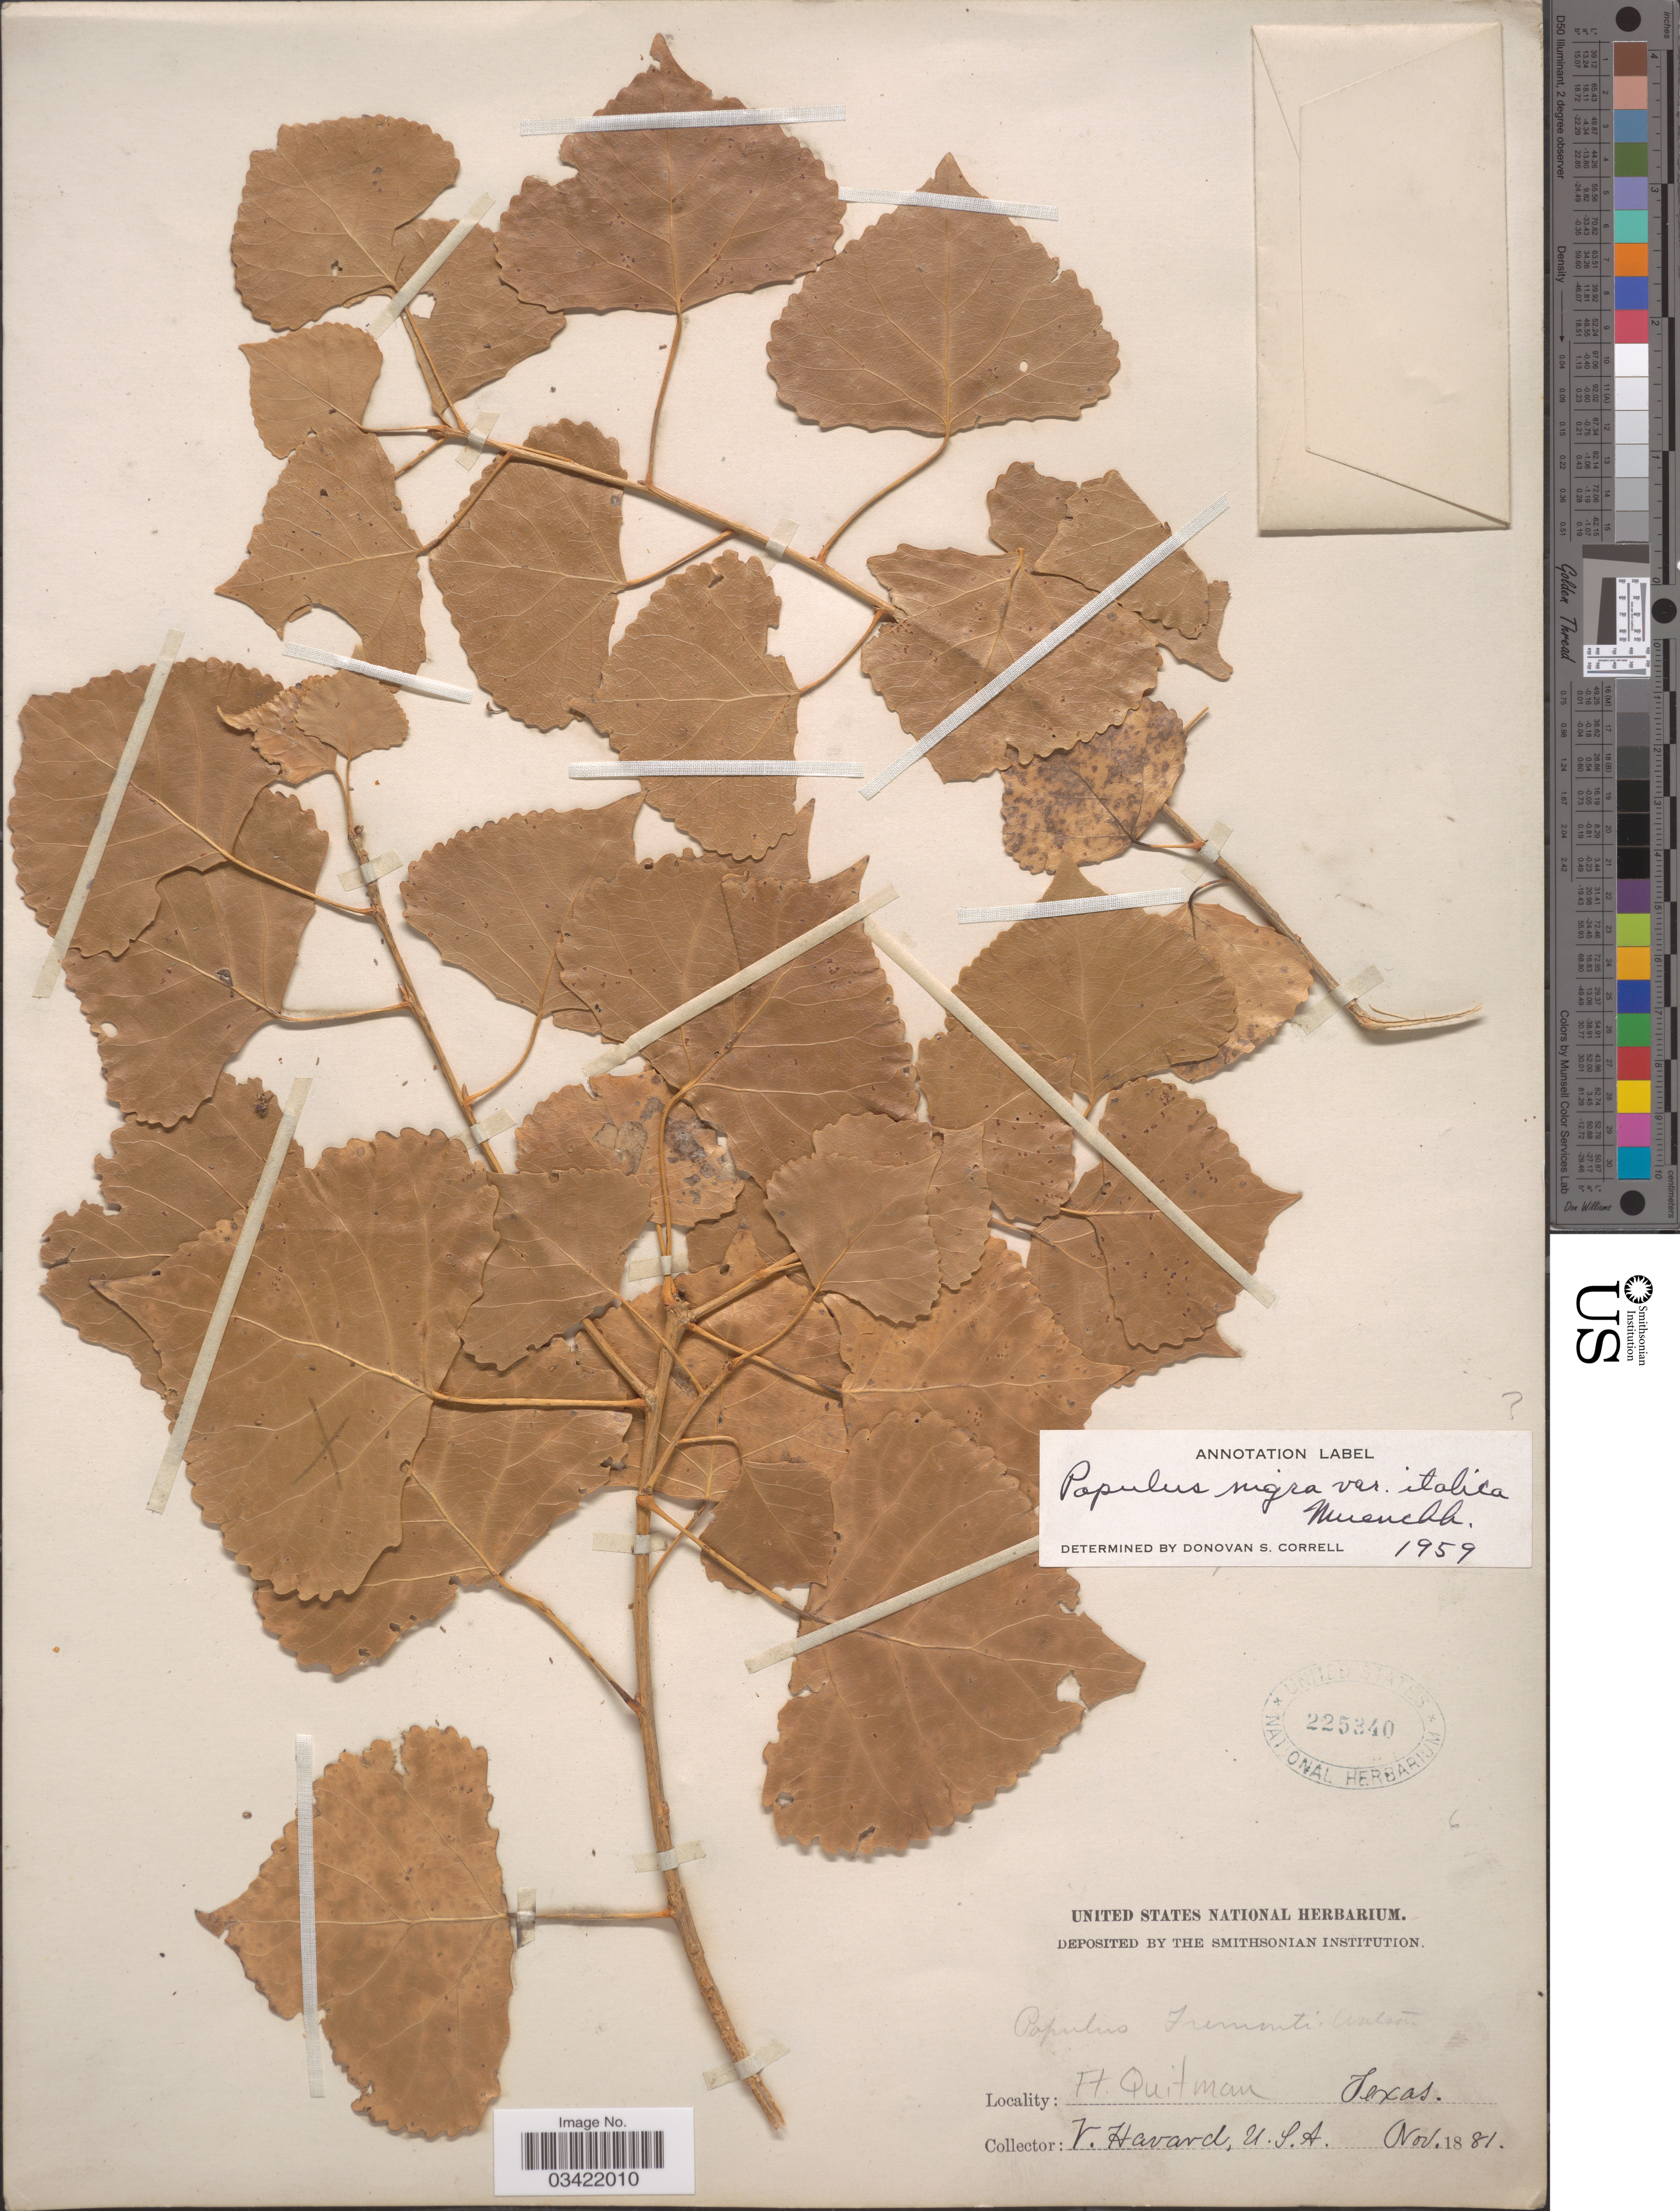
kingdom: Plantae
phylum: Tracheophyta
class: Magnoliopsida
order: Malpighiales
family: Salicaceae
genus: Populus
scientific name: Populus deltoides subsp. wislizeni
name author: (S. Watson) Eckenw.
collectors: V. Havard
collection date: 1881-11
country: United States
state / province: Texas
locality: Ft. Quitman.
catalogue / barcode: US 225340